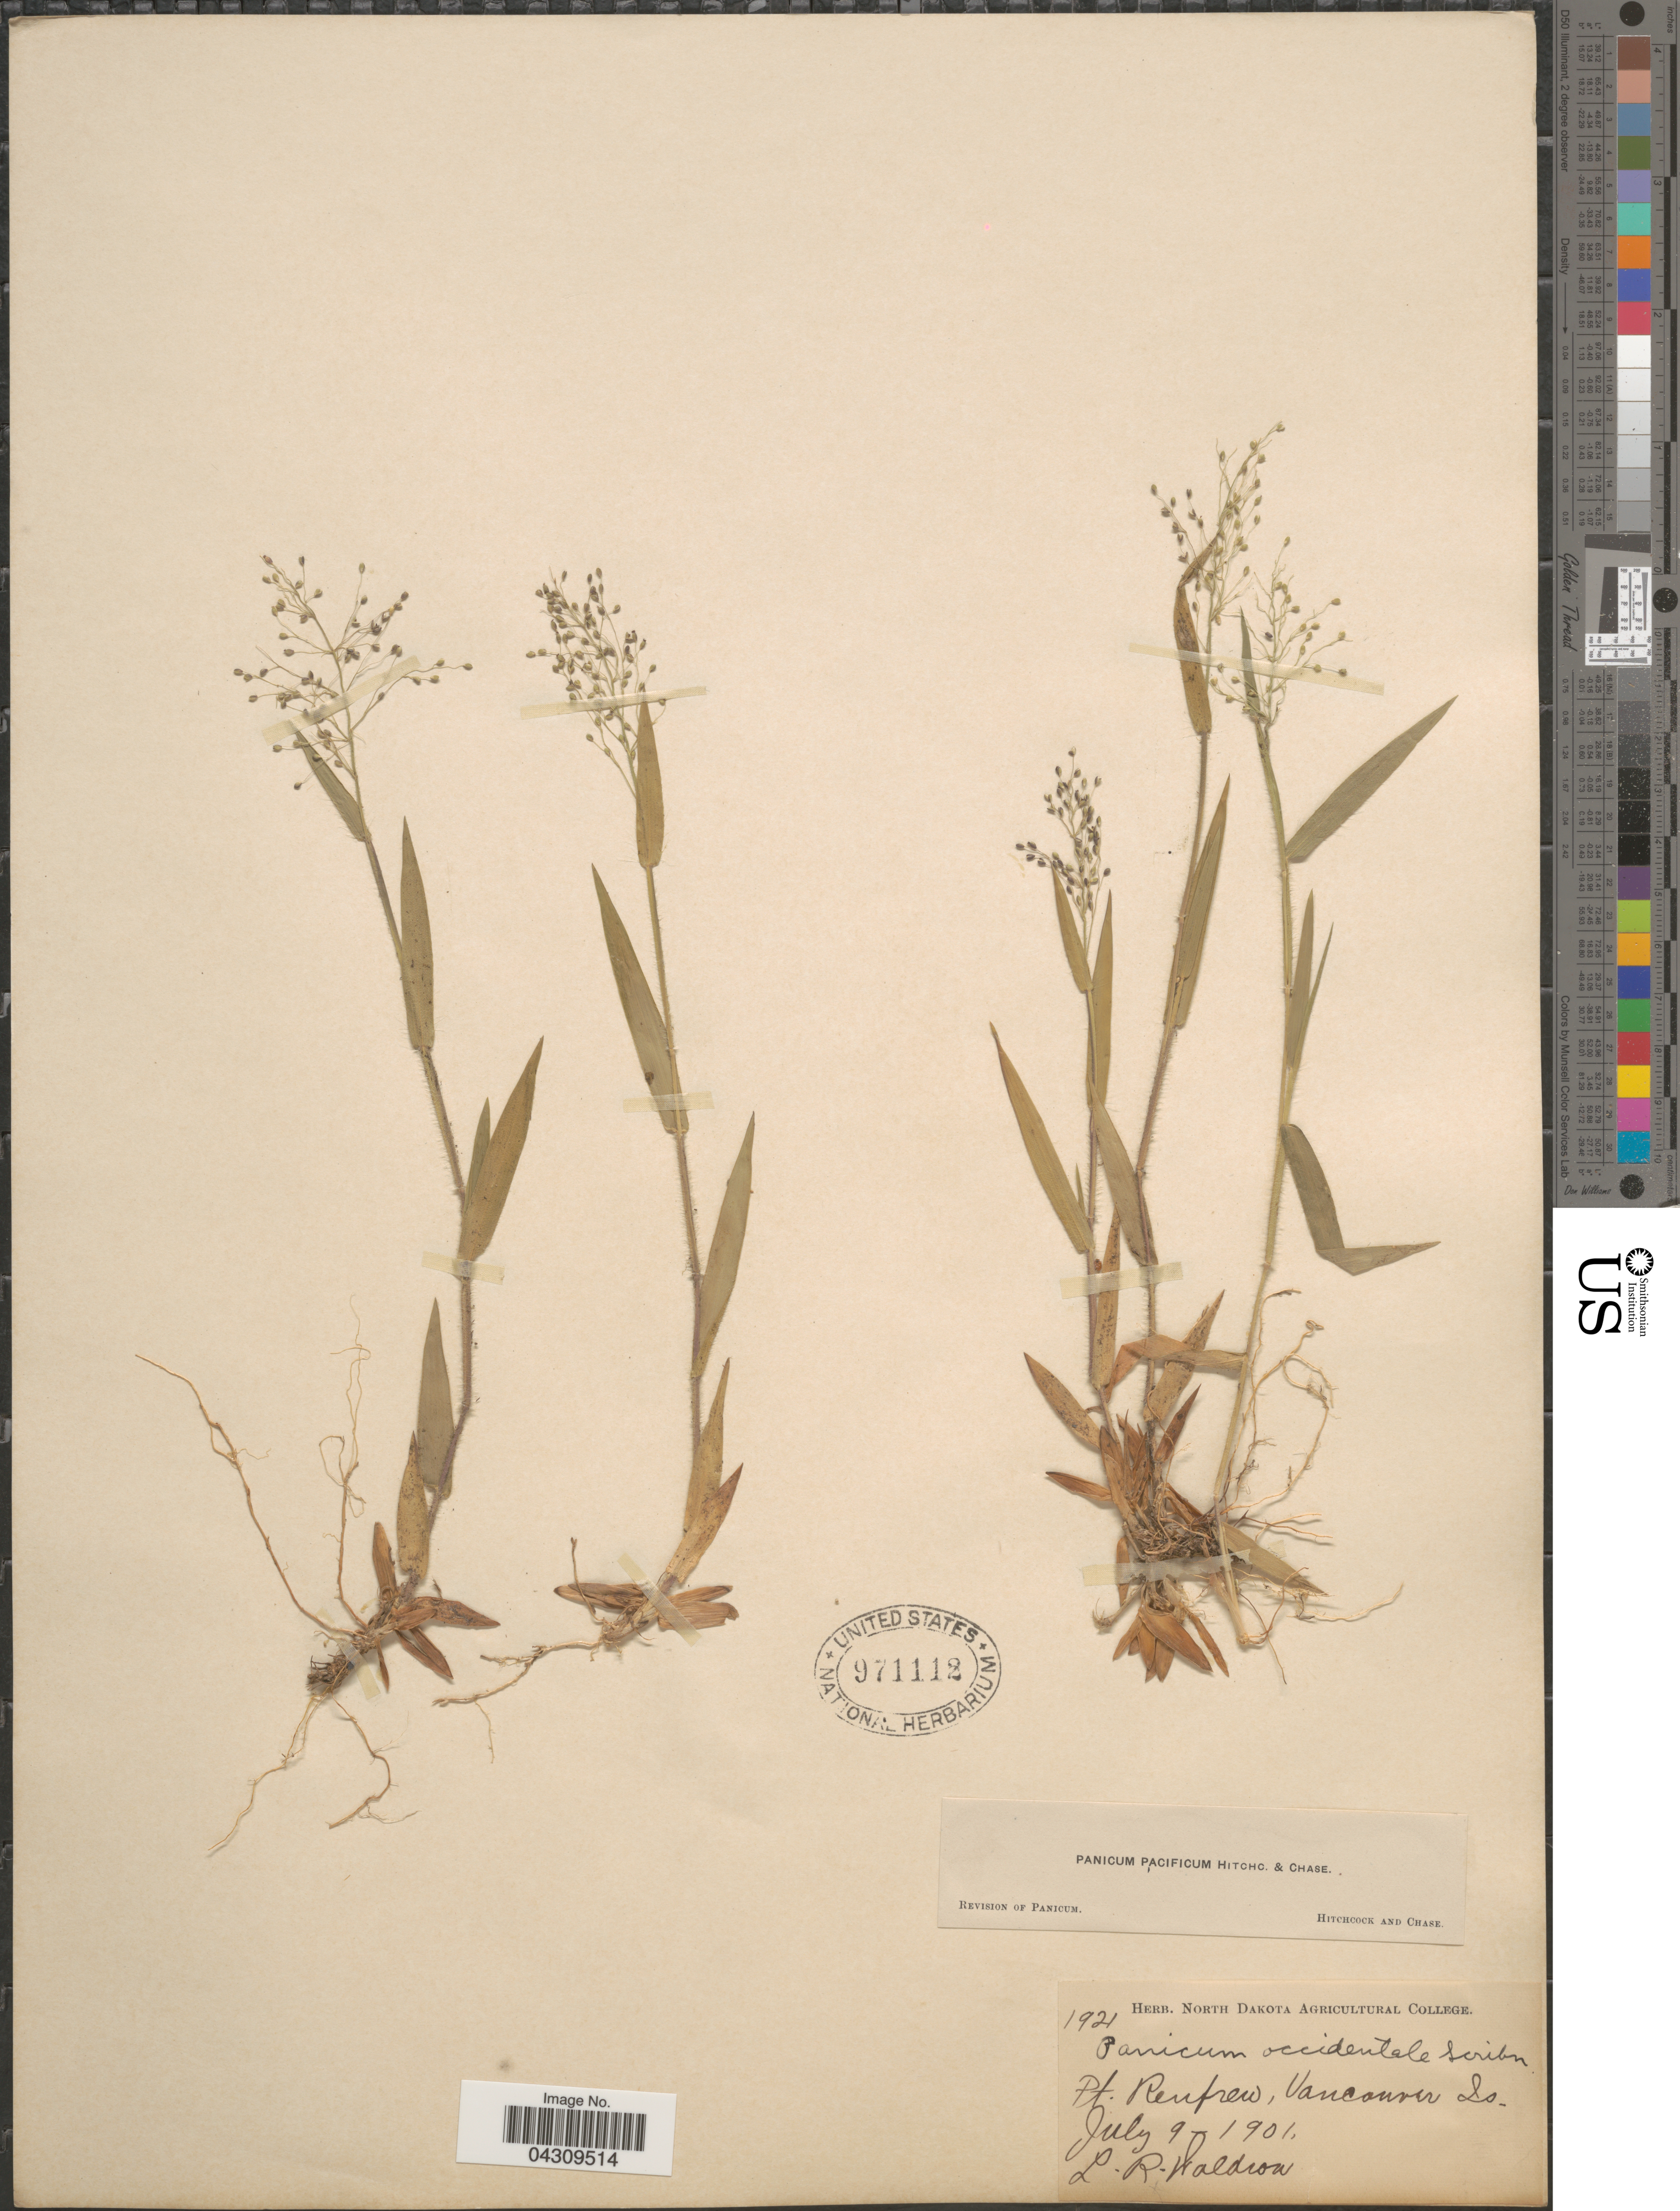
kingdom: Plantae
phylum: Tracheophyta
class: Liliopsida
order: Poales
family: Poaceae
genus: Dichanthelium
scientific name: Dichanthelium acuminatum var. acuminatum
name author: (Sw.) Gould & C.A. Clark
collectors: L. Waldron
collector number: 1921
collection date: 1901-07-09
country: Canada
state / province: British Columbia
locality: Pt. Renfrew, Vancouver Is.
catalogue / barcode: US 971112